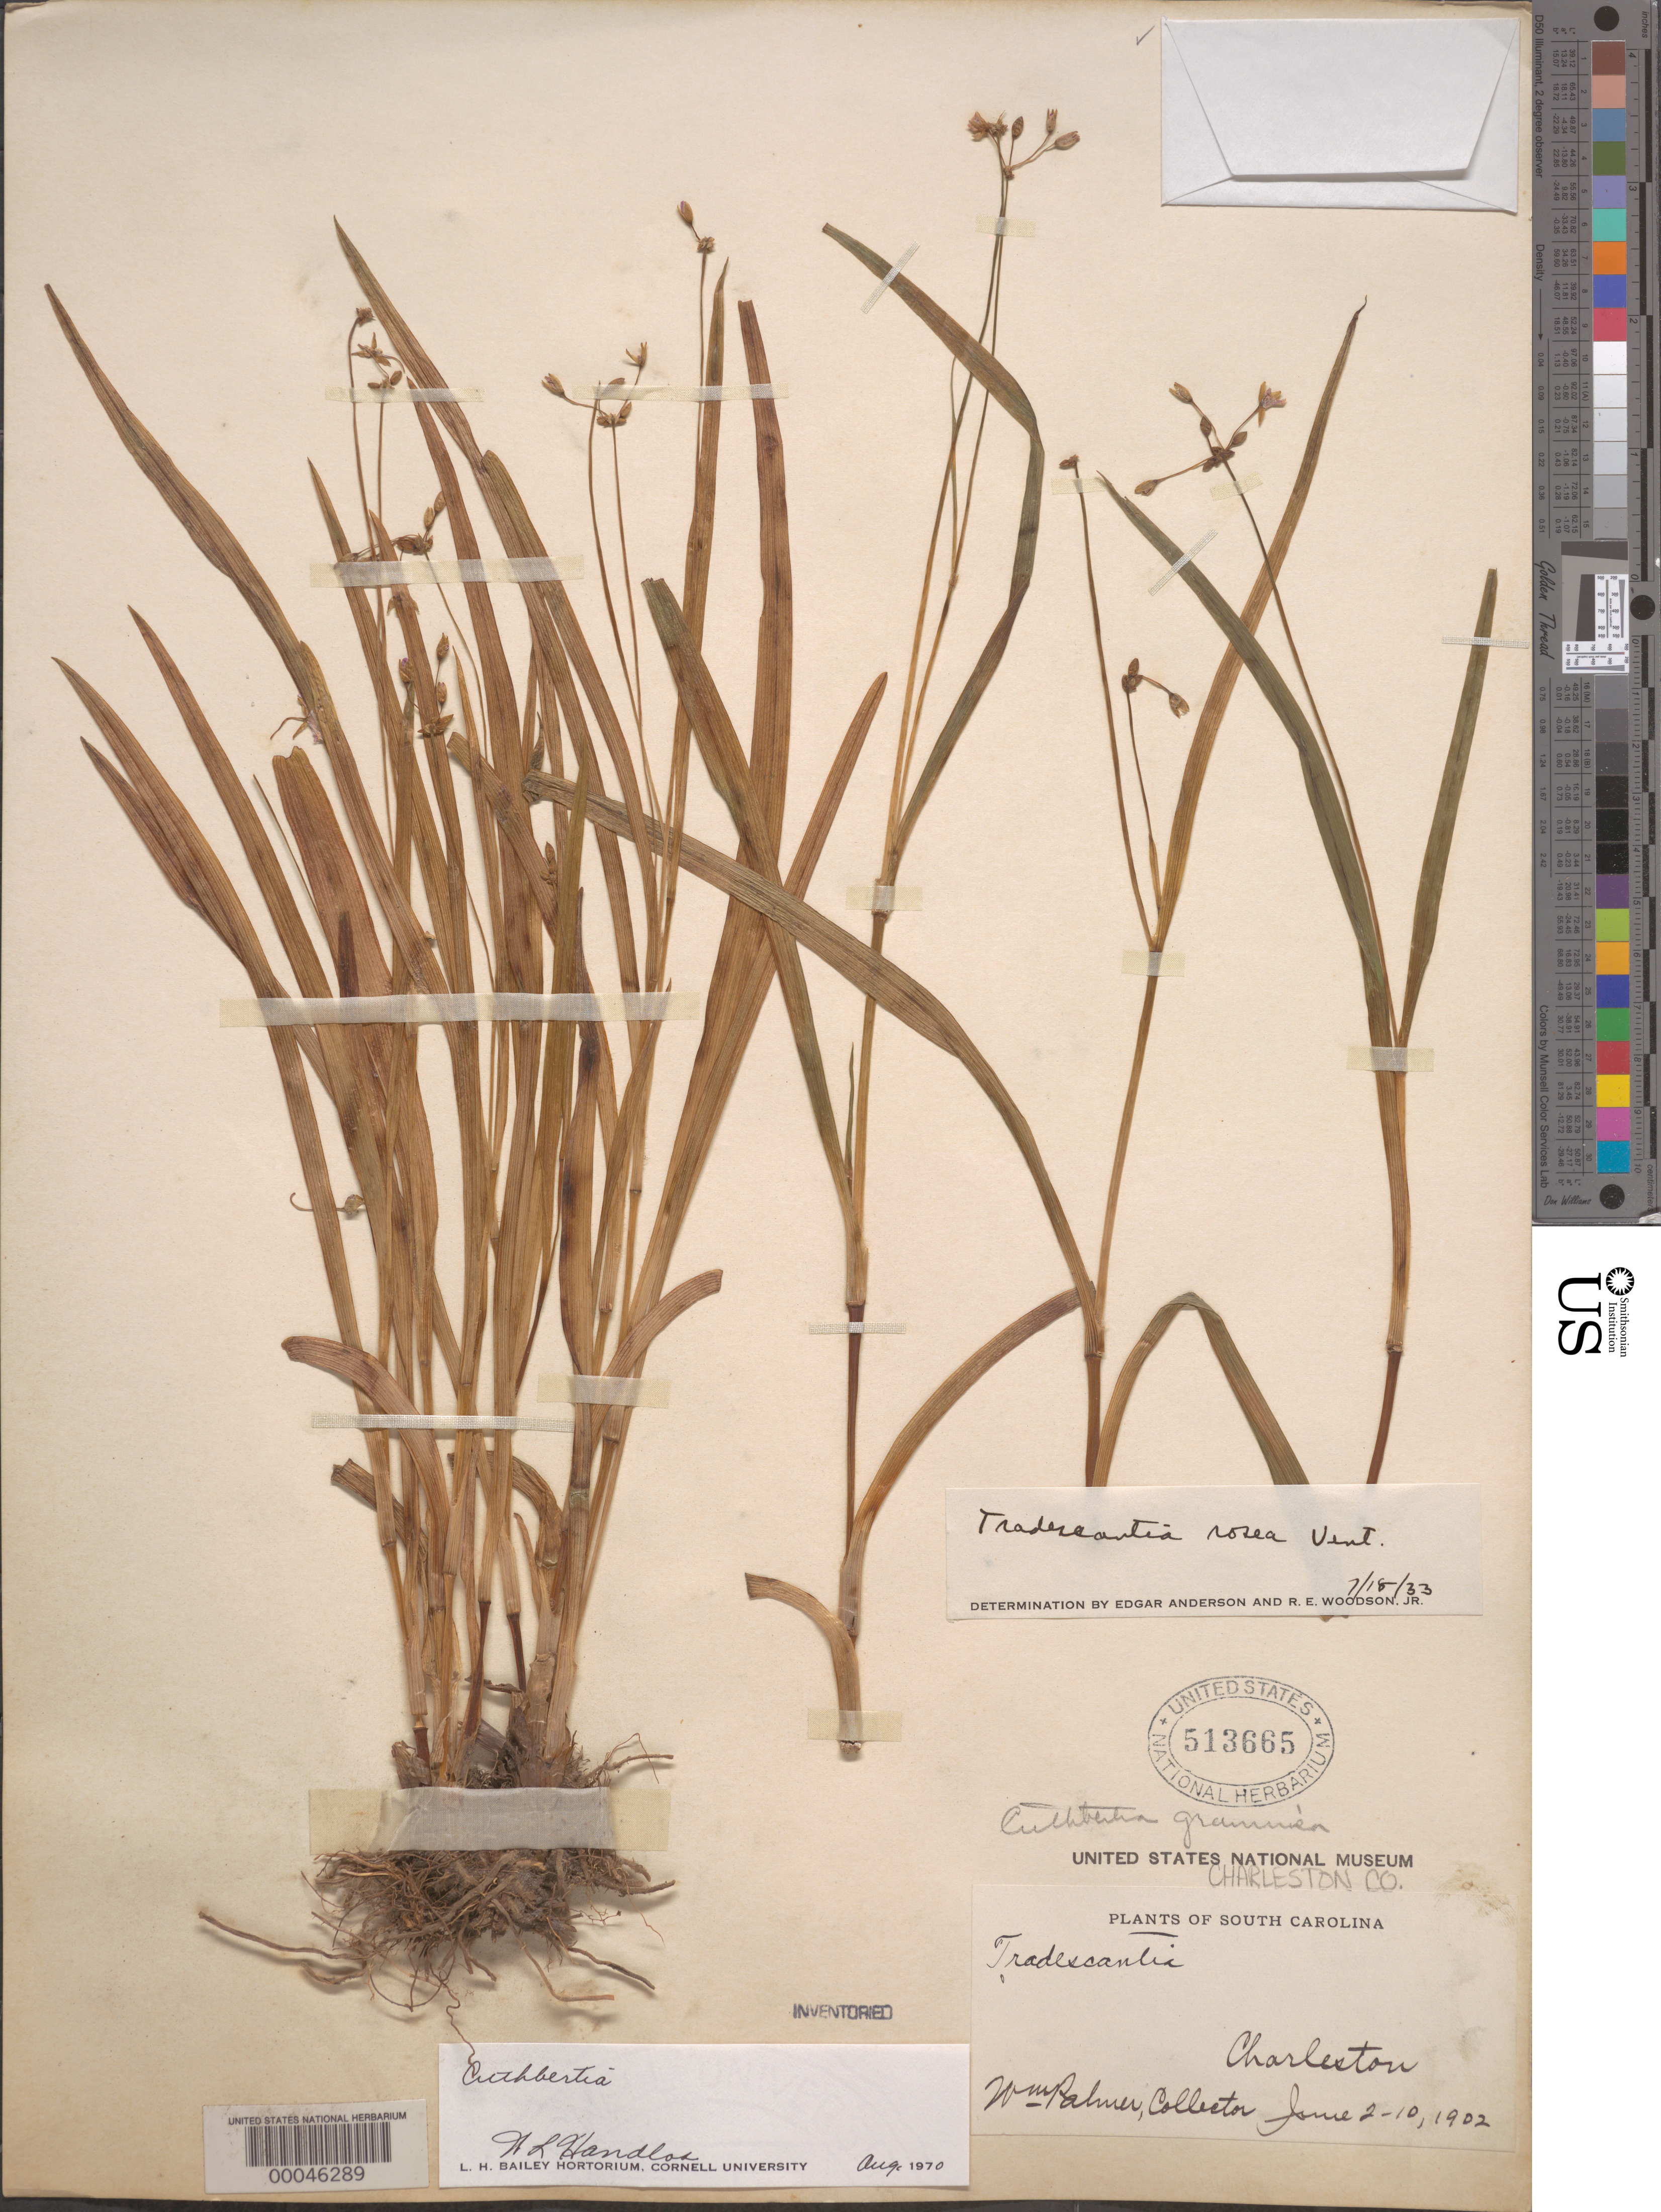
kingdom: Plantae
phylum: Tracheophyta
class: Liliopsida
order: Commelinales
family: Commelinaceae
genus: Cuthbertia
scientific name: Cuthbertia rosea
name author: (Vent.) Small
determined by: Strong, Mark T., (BOT), Smithsonian Institution - National Museum of Natural History (UNITED STATES)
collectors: W. Palmer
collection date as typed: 02 Jun 1902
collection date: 1902-06-02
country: United States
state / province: South Carolina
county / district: Charleston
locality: Charleston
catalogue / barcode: US 513665